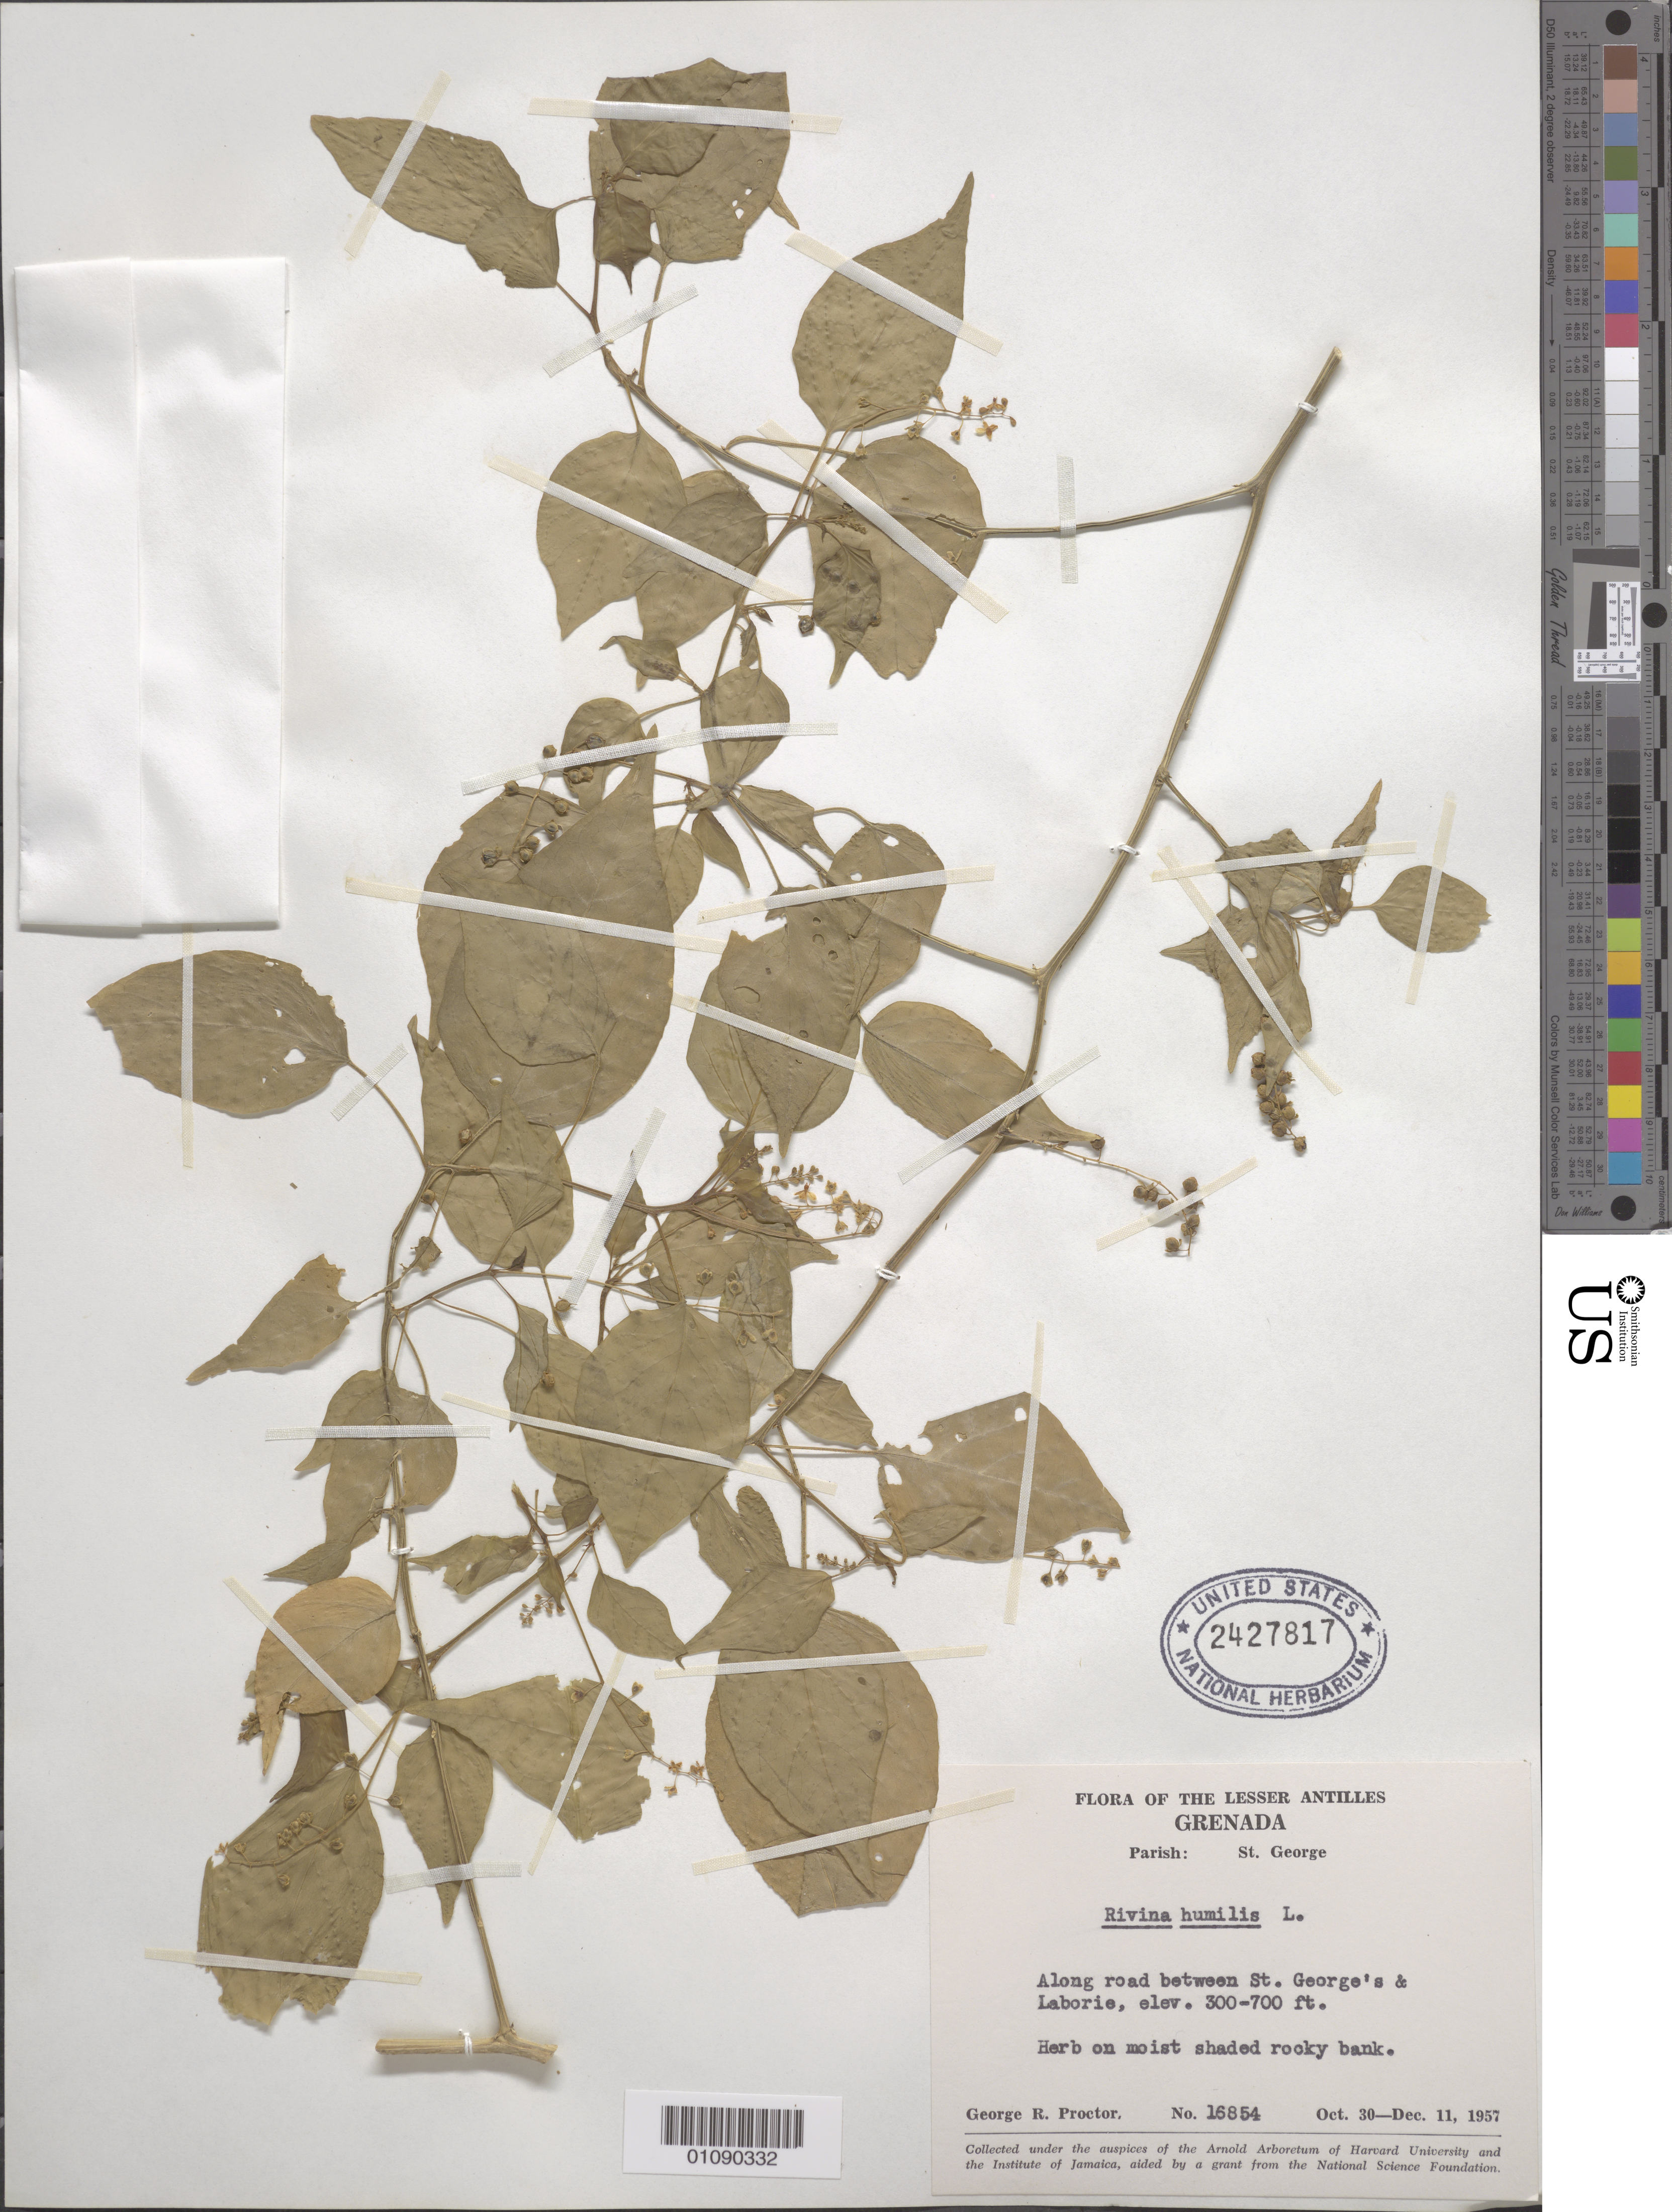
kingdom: Plantae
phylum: Tracheophyta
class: Magnoliopsida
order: Caryophyllales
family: Phytolaccaceae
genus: Rivina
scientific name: Rivina humilis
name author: L.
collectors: G. R. Proctor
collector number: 16854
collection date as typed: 30 Oct 1957 to 11 Dec 1957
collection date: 1957-10-30/1957-12-11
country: Grenada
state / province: Saint George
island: Grenada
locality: Along road between St. George's and LAborie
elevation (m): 91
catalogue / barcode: US 2427817